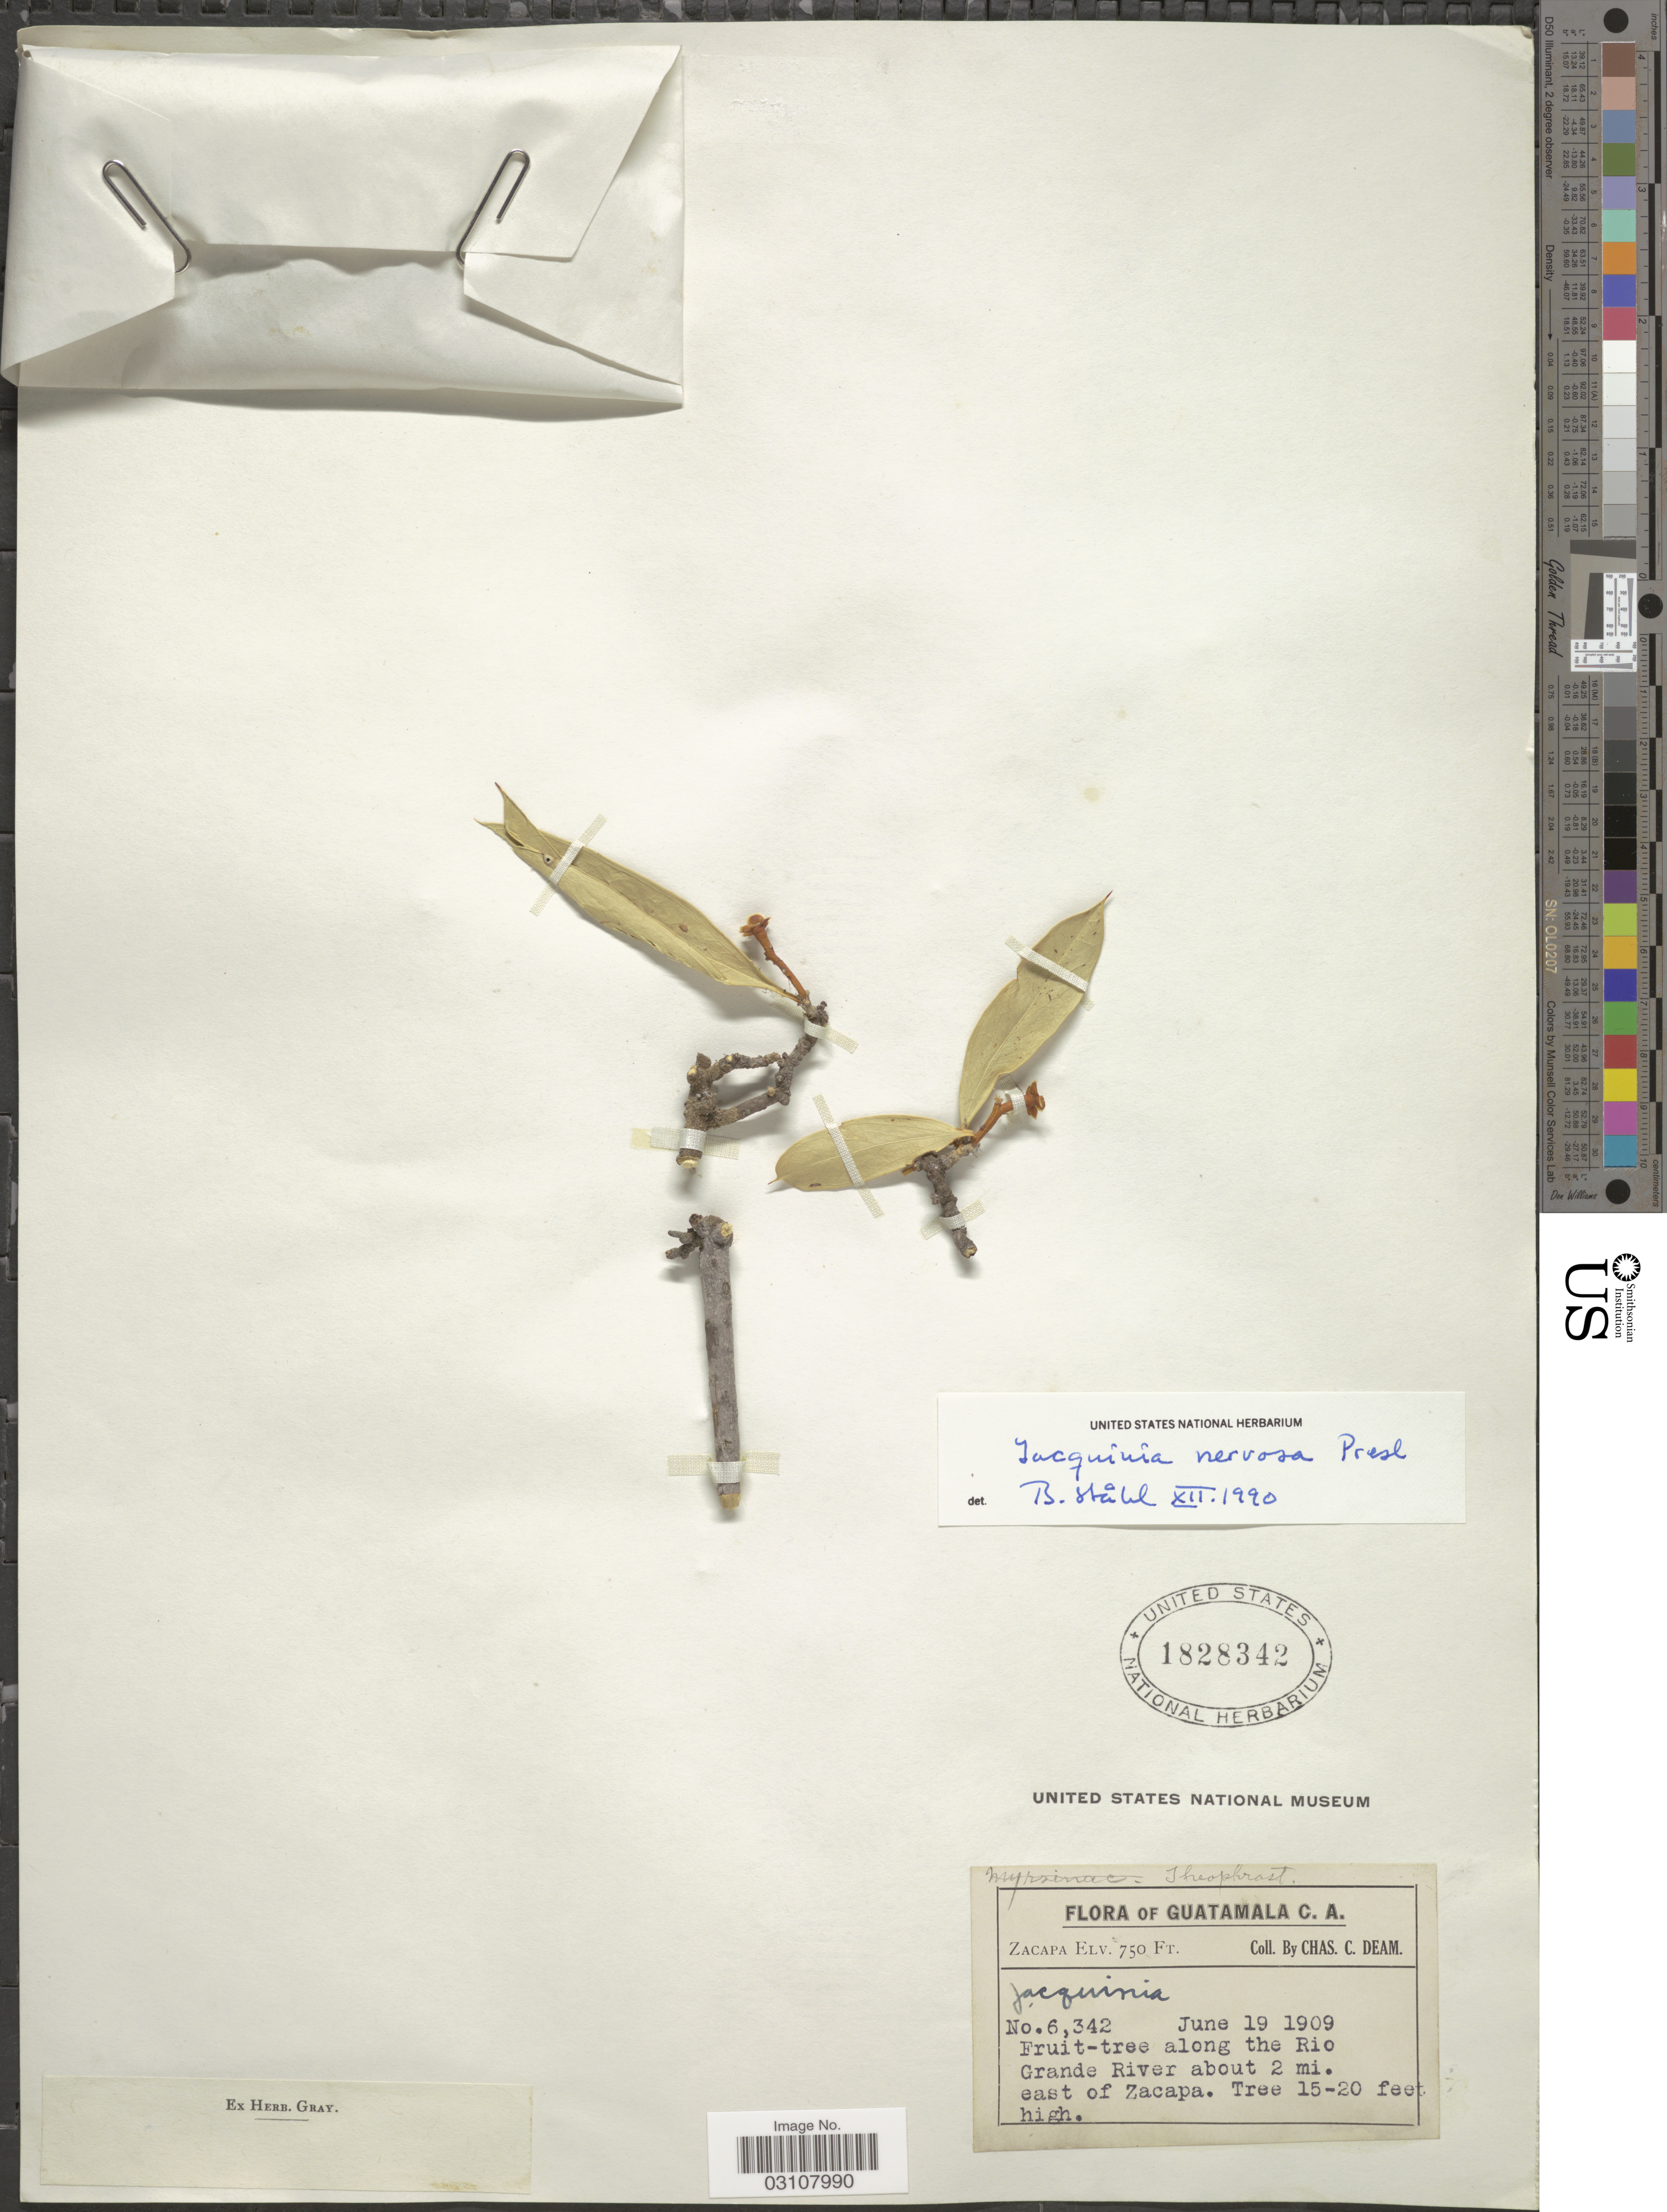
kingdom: Plantae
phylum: Tracheophyta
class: Magnoliopsida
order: Ericales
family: Primulaceae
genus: Jacquinia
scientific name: Jacquinia nervosa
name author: C. Presl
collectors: C. C. Deam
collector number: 6342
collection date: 1909-06-19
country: Guatemala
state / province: Zacapa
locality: Along the Rio Grande about 2 mi. east of Zacapa.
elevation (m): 229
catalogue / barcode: US 1828342